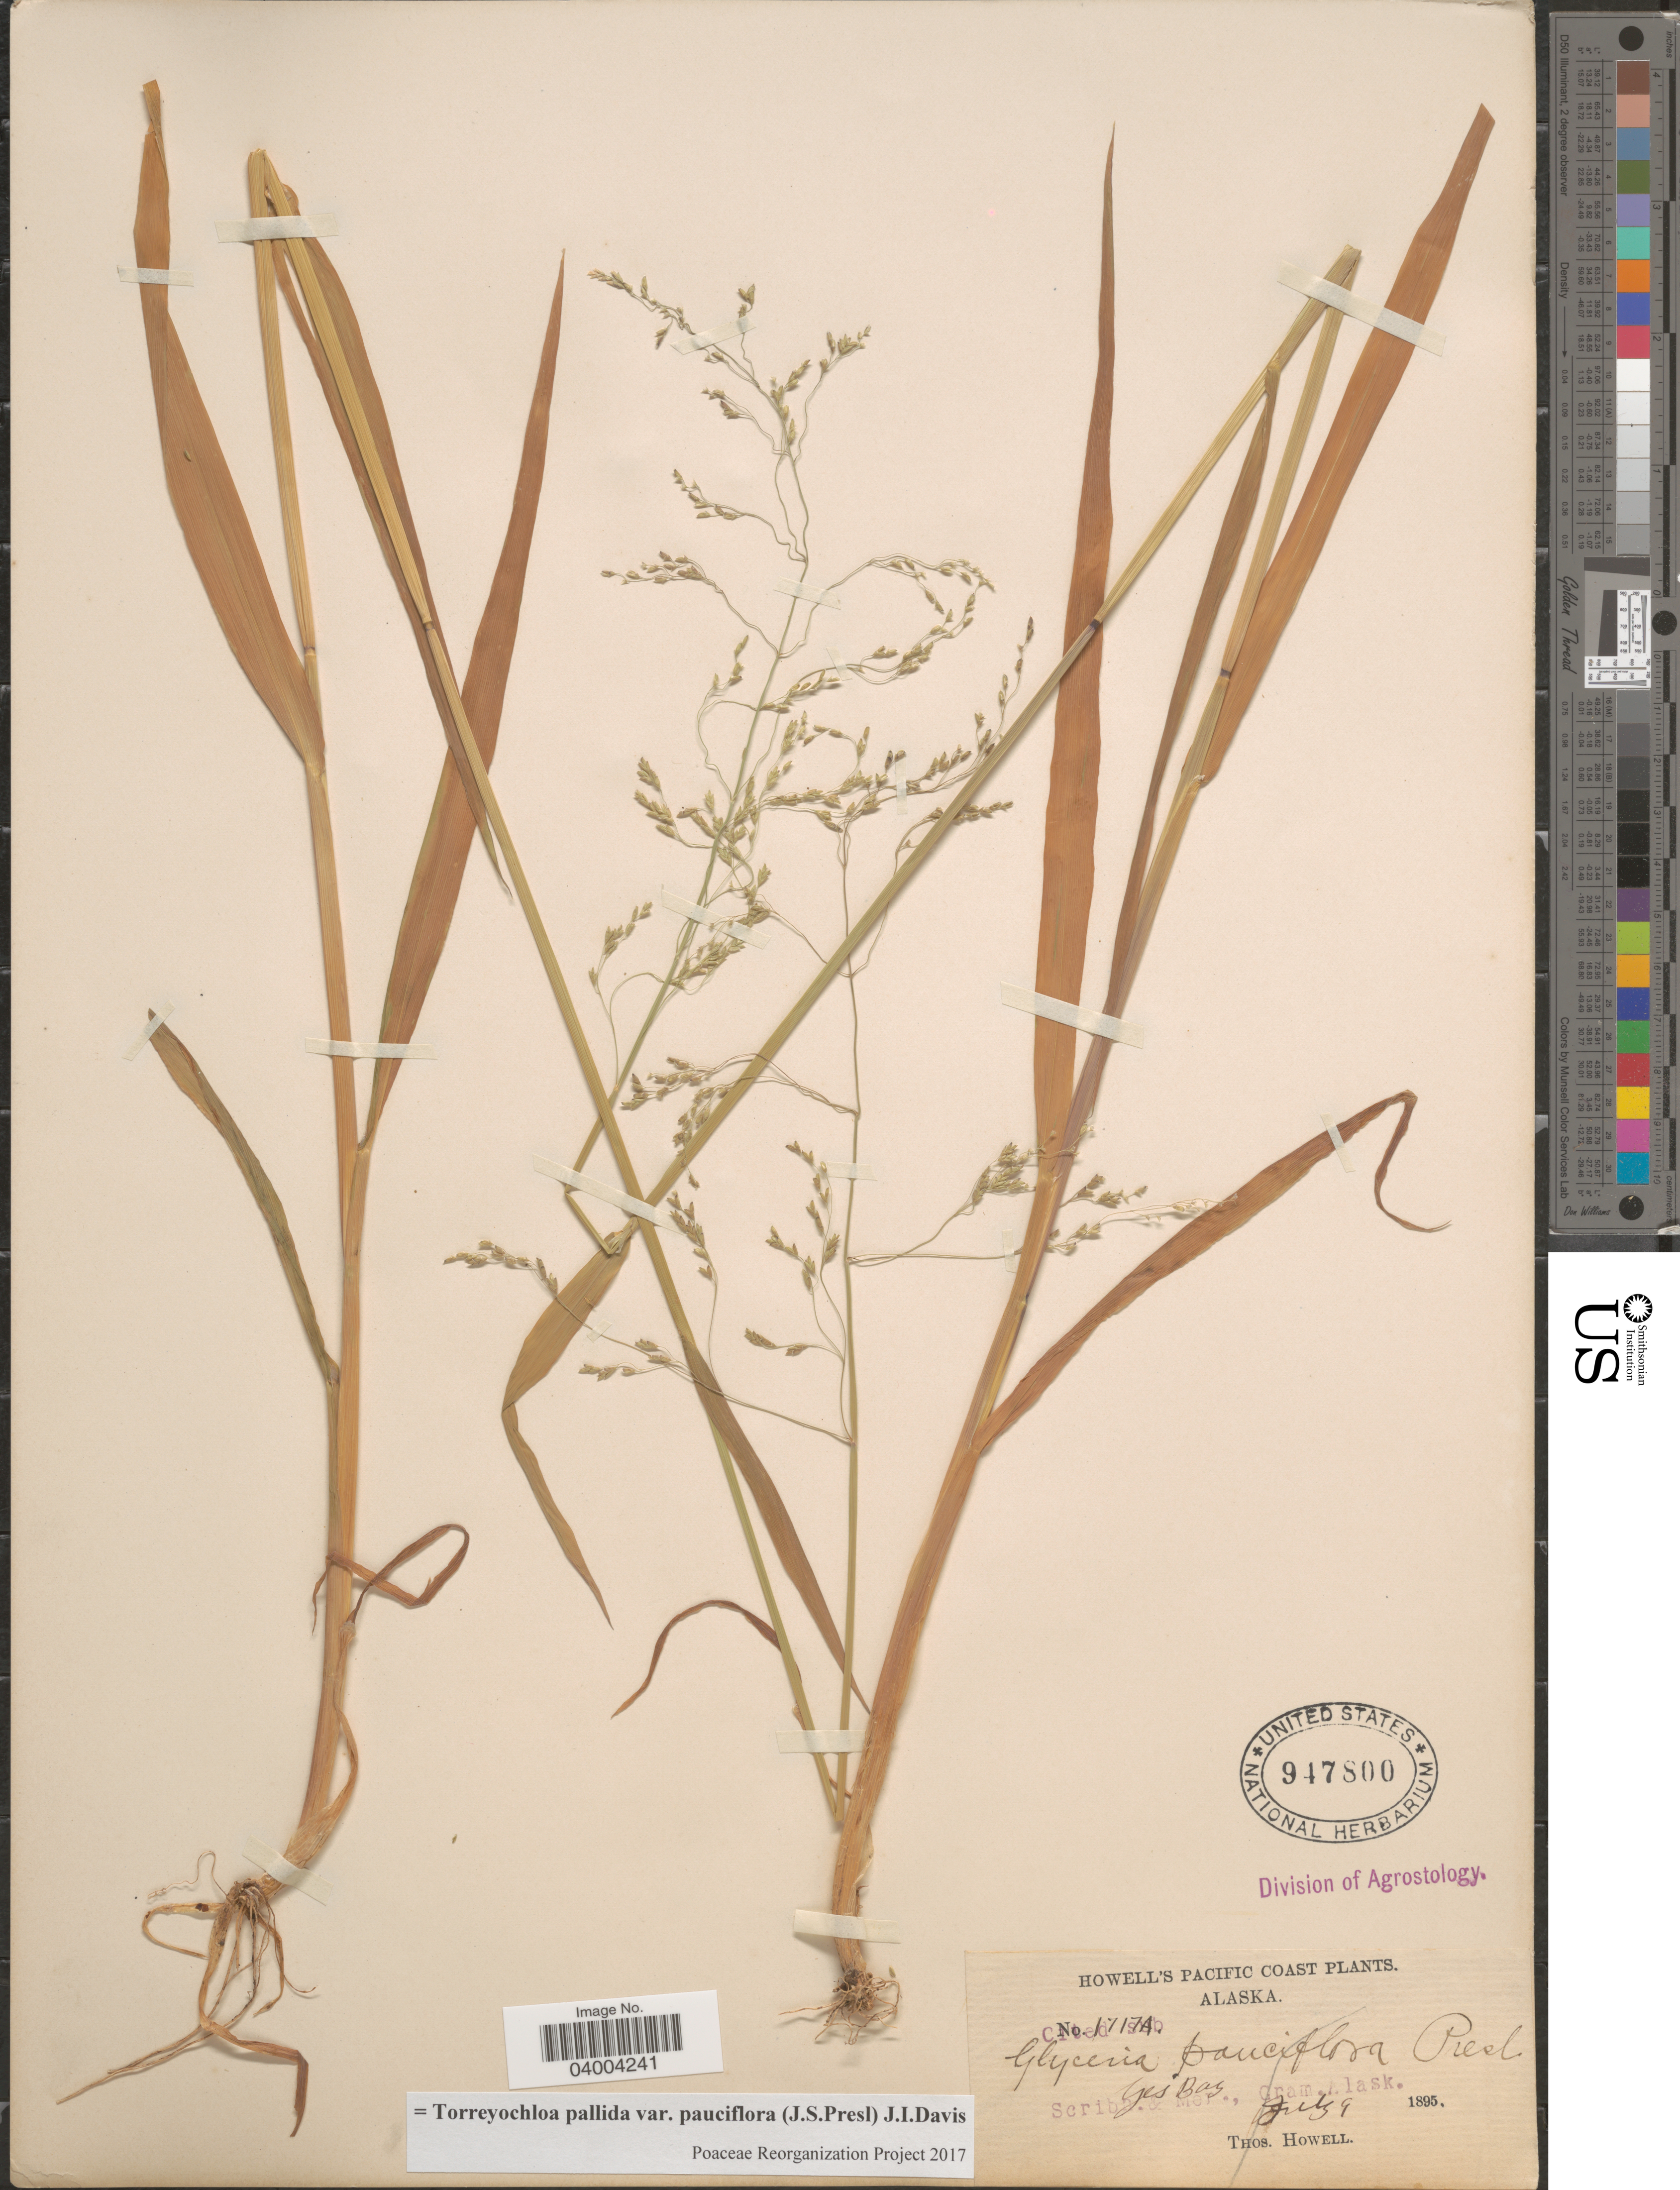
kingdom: Plantae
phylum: Tracheophyta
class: Liliopsida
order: Poales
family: Poaceae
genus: Torreyochloa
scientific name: Torreyochloa pallida var. pauciflora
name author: (J. Presl) J.I. Davis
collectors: T. Howell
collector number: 1717A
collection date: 1895-07-09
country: United States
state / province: Alaska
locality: Pacific Coast. Yes Bay.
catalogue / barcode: US 947800